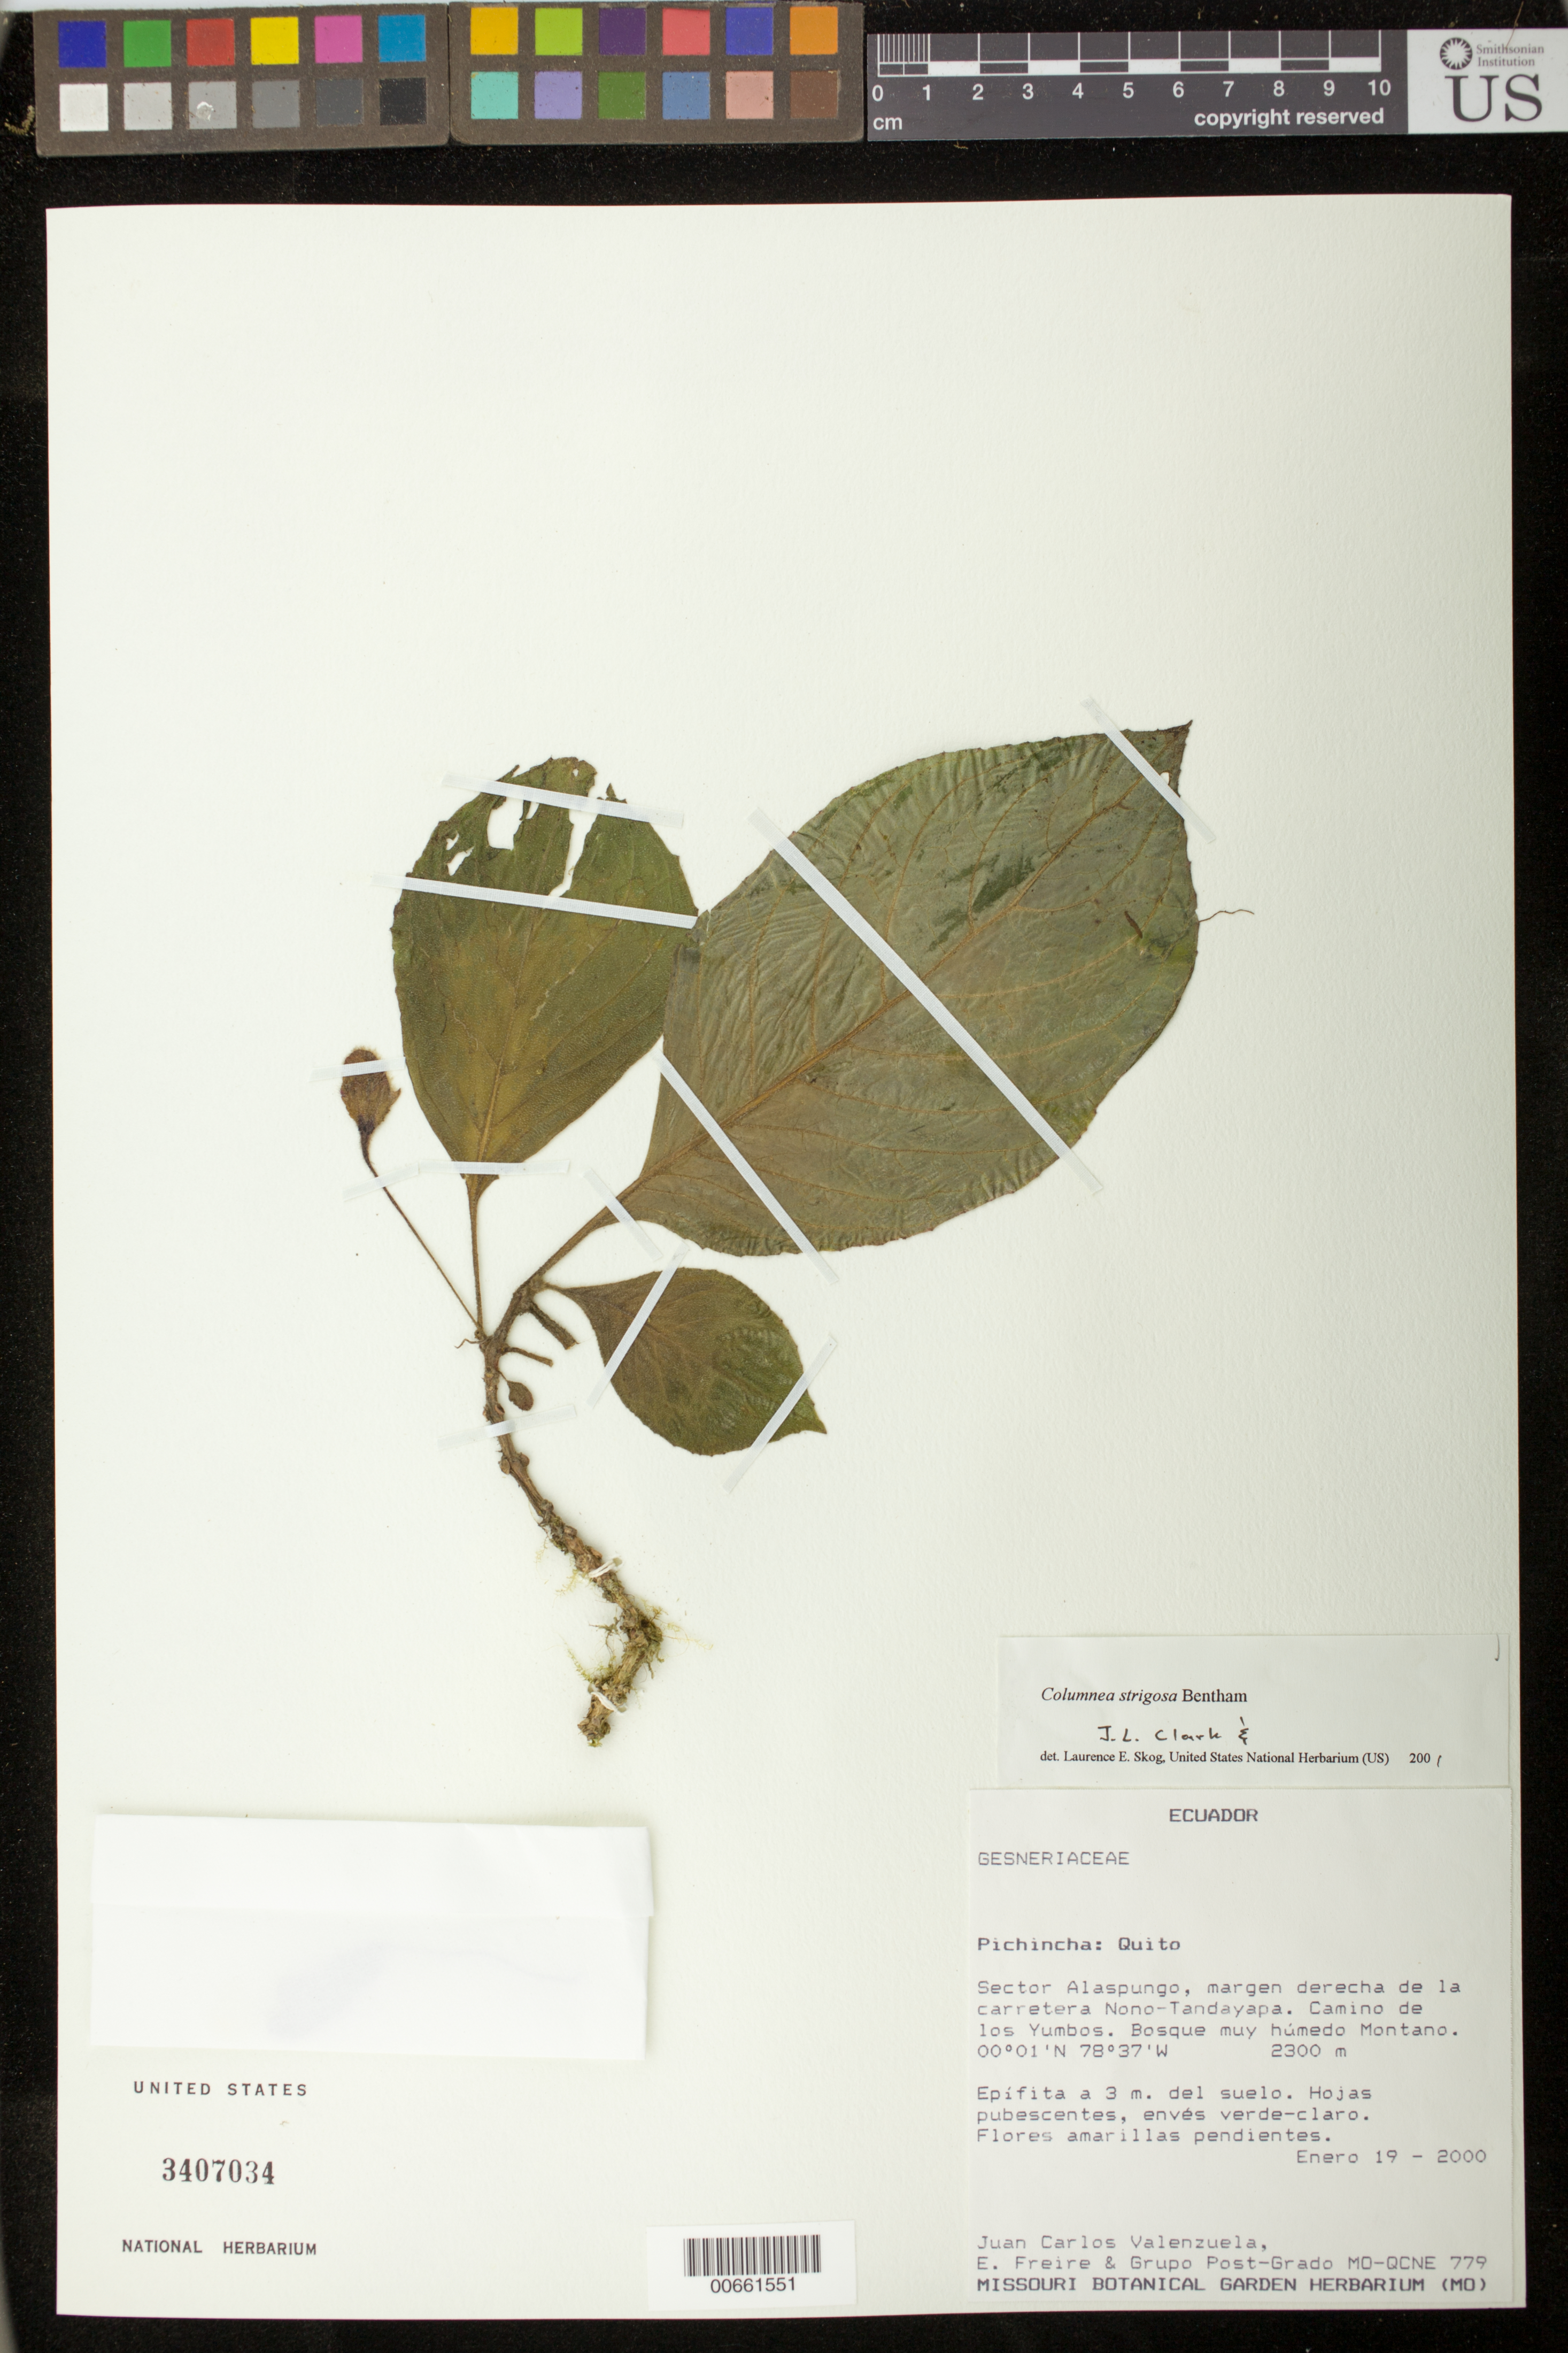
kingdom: Plantae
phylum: Tracheophyta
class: Magnoliopsida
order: Lamiales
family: Gesneriaceae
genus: Columnea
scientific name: Columnea strigosa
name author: Benth.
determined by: Clark, J. L., (SEL), The Marie Selby Botanical Garden (UNITED STATES)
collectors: J. Valenzuela, E. Freire & Grupo Post-Grado MO-QCNE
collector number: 779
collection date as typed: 19 Jan 2000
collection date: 2000-01-19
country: Ecuador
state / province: Pichincha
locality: Quito, Sector Alaspungo, margen derecha de la carretera Nono-Tandayapa, camino de los Yumbos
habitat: Bosque muy húmedo montano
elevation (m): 2300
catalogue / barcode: US 3407034